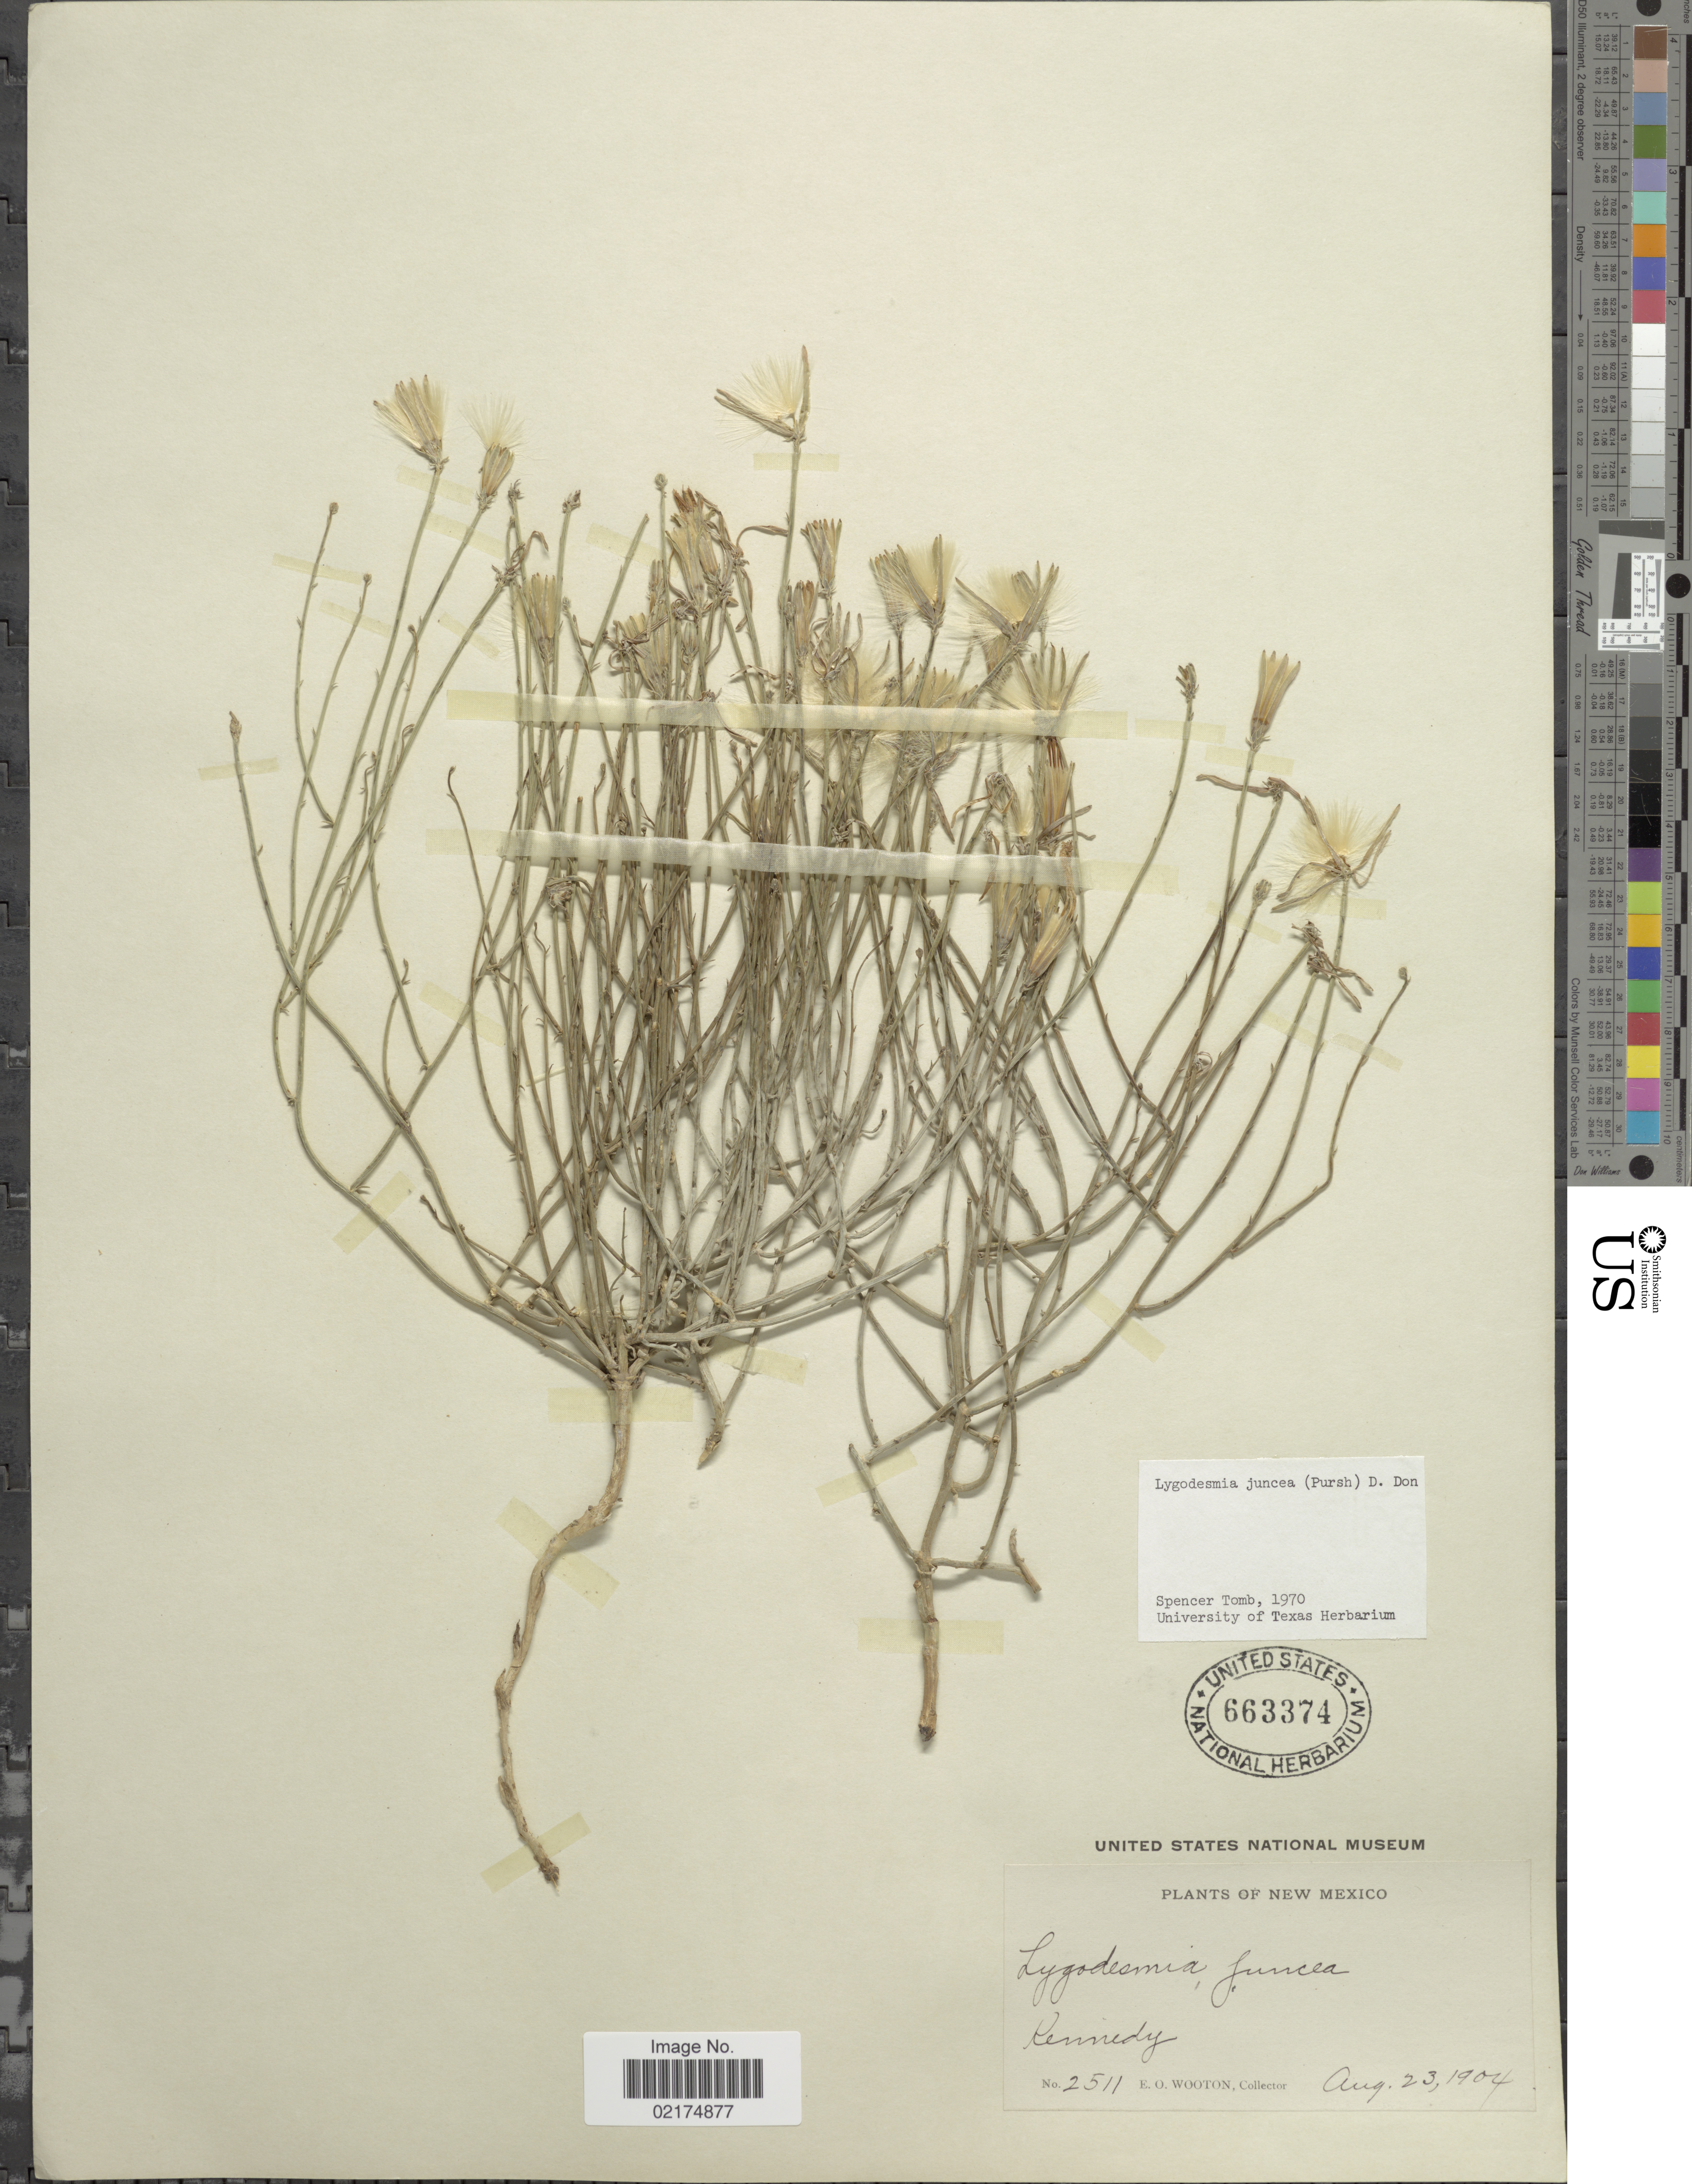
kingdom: Plantae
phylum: Tracheophyta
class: Magnoliopsida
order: Asterales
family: Asteraceae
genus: Lygodesmia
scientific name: Lygodesmia juncea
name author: D. Don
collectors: E. O. Wooton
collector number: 2511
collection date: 1904-08-23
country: United States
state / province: New Mexico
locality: Kennedy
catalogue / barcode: US 663374